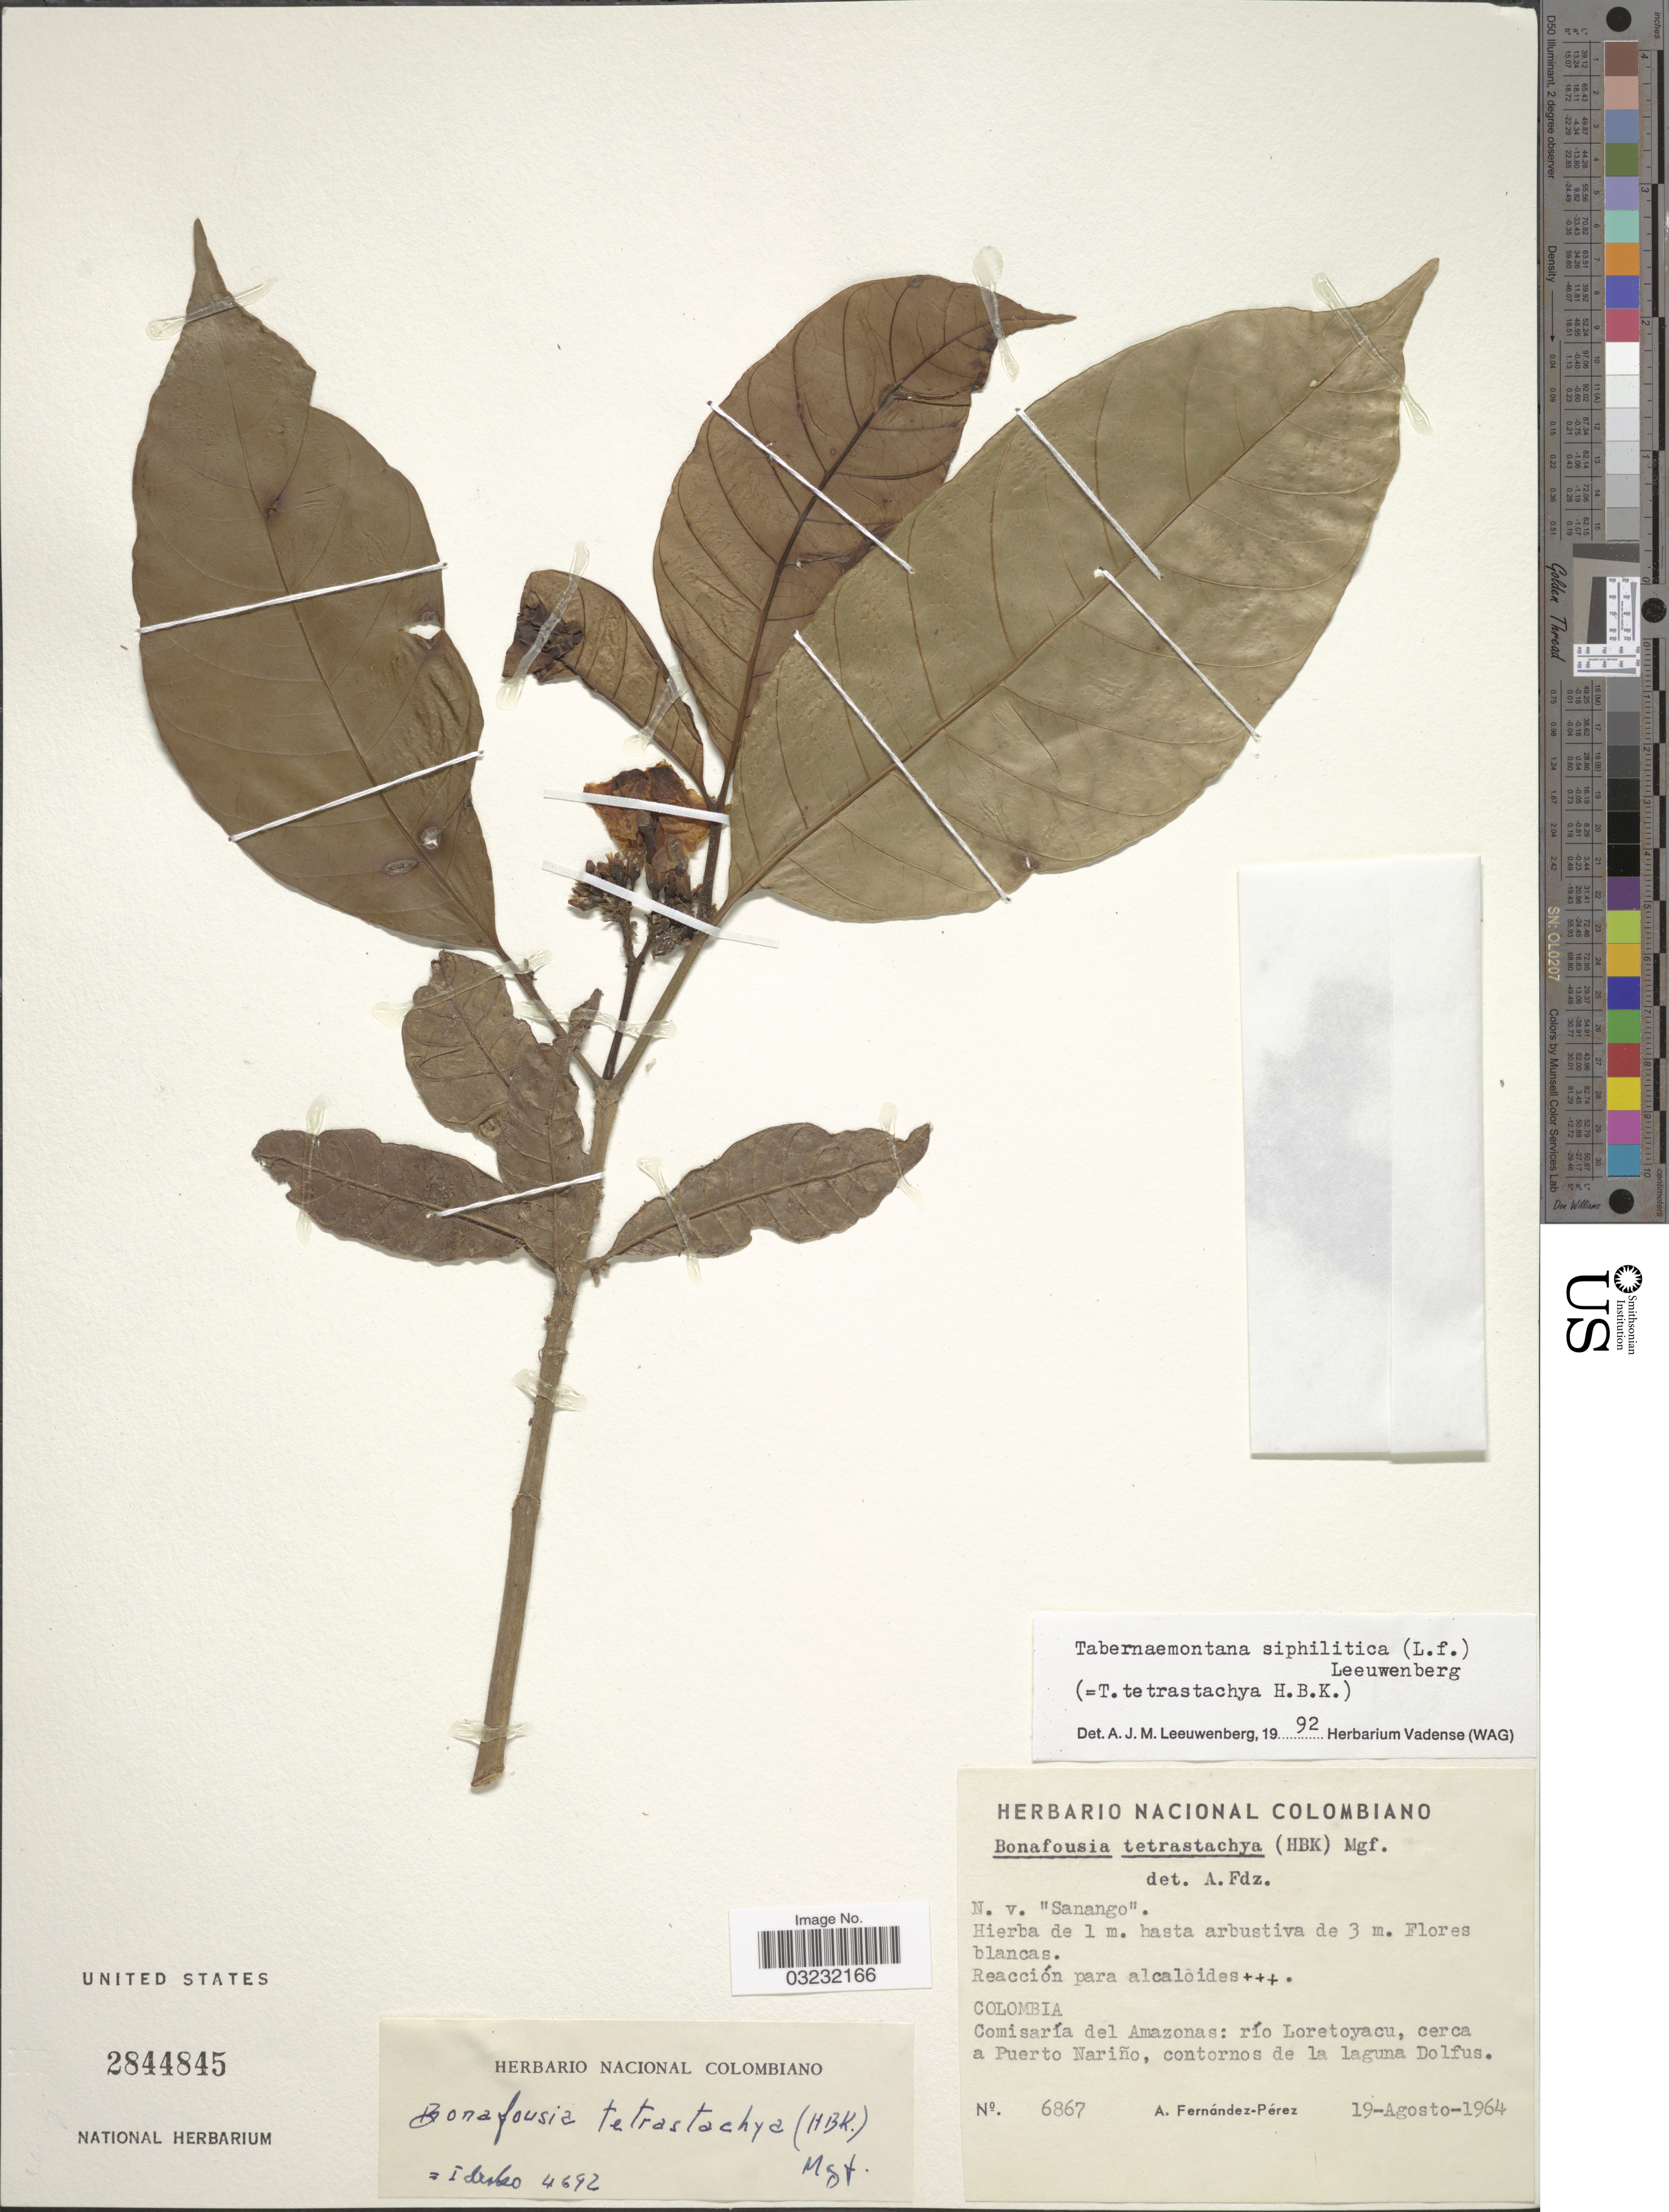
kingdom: Plantae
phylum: Tracheophyta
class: Magnoliopsida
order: Gentianales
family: Apocynaceae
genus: Tabernaemontana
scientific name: Tabernaemontana siphilitica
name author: (L. f.) Leeuwenb.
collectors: A. Fernández-Pérez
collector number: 6867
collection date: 1964-08-19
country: Colombia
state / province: Amazônas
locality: Comisaría del Amazonas: río Loretoyacu, cerca a Puerto Nariño, contornos de la Laguna Dolfus.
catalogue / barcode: US 2844845